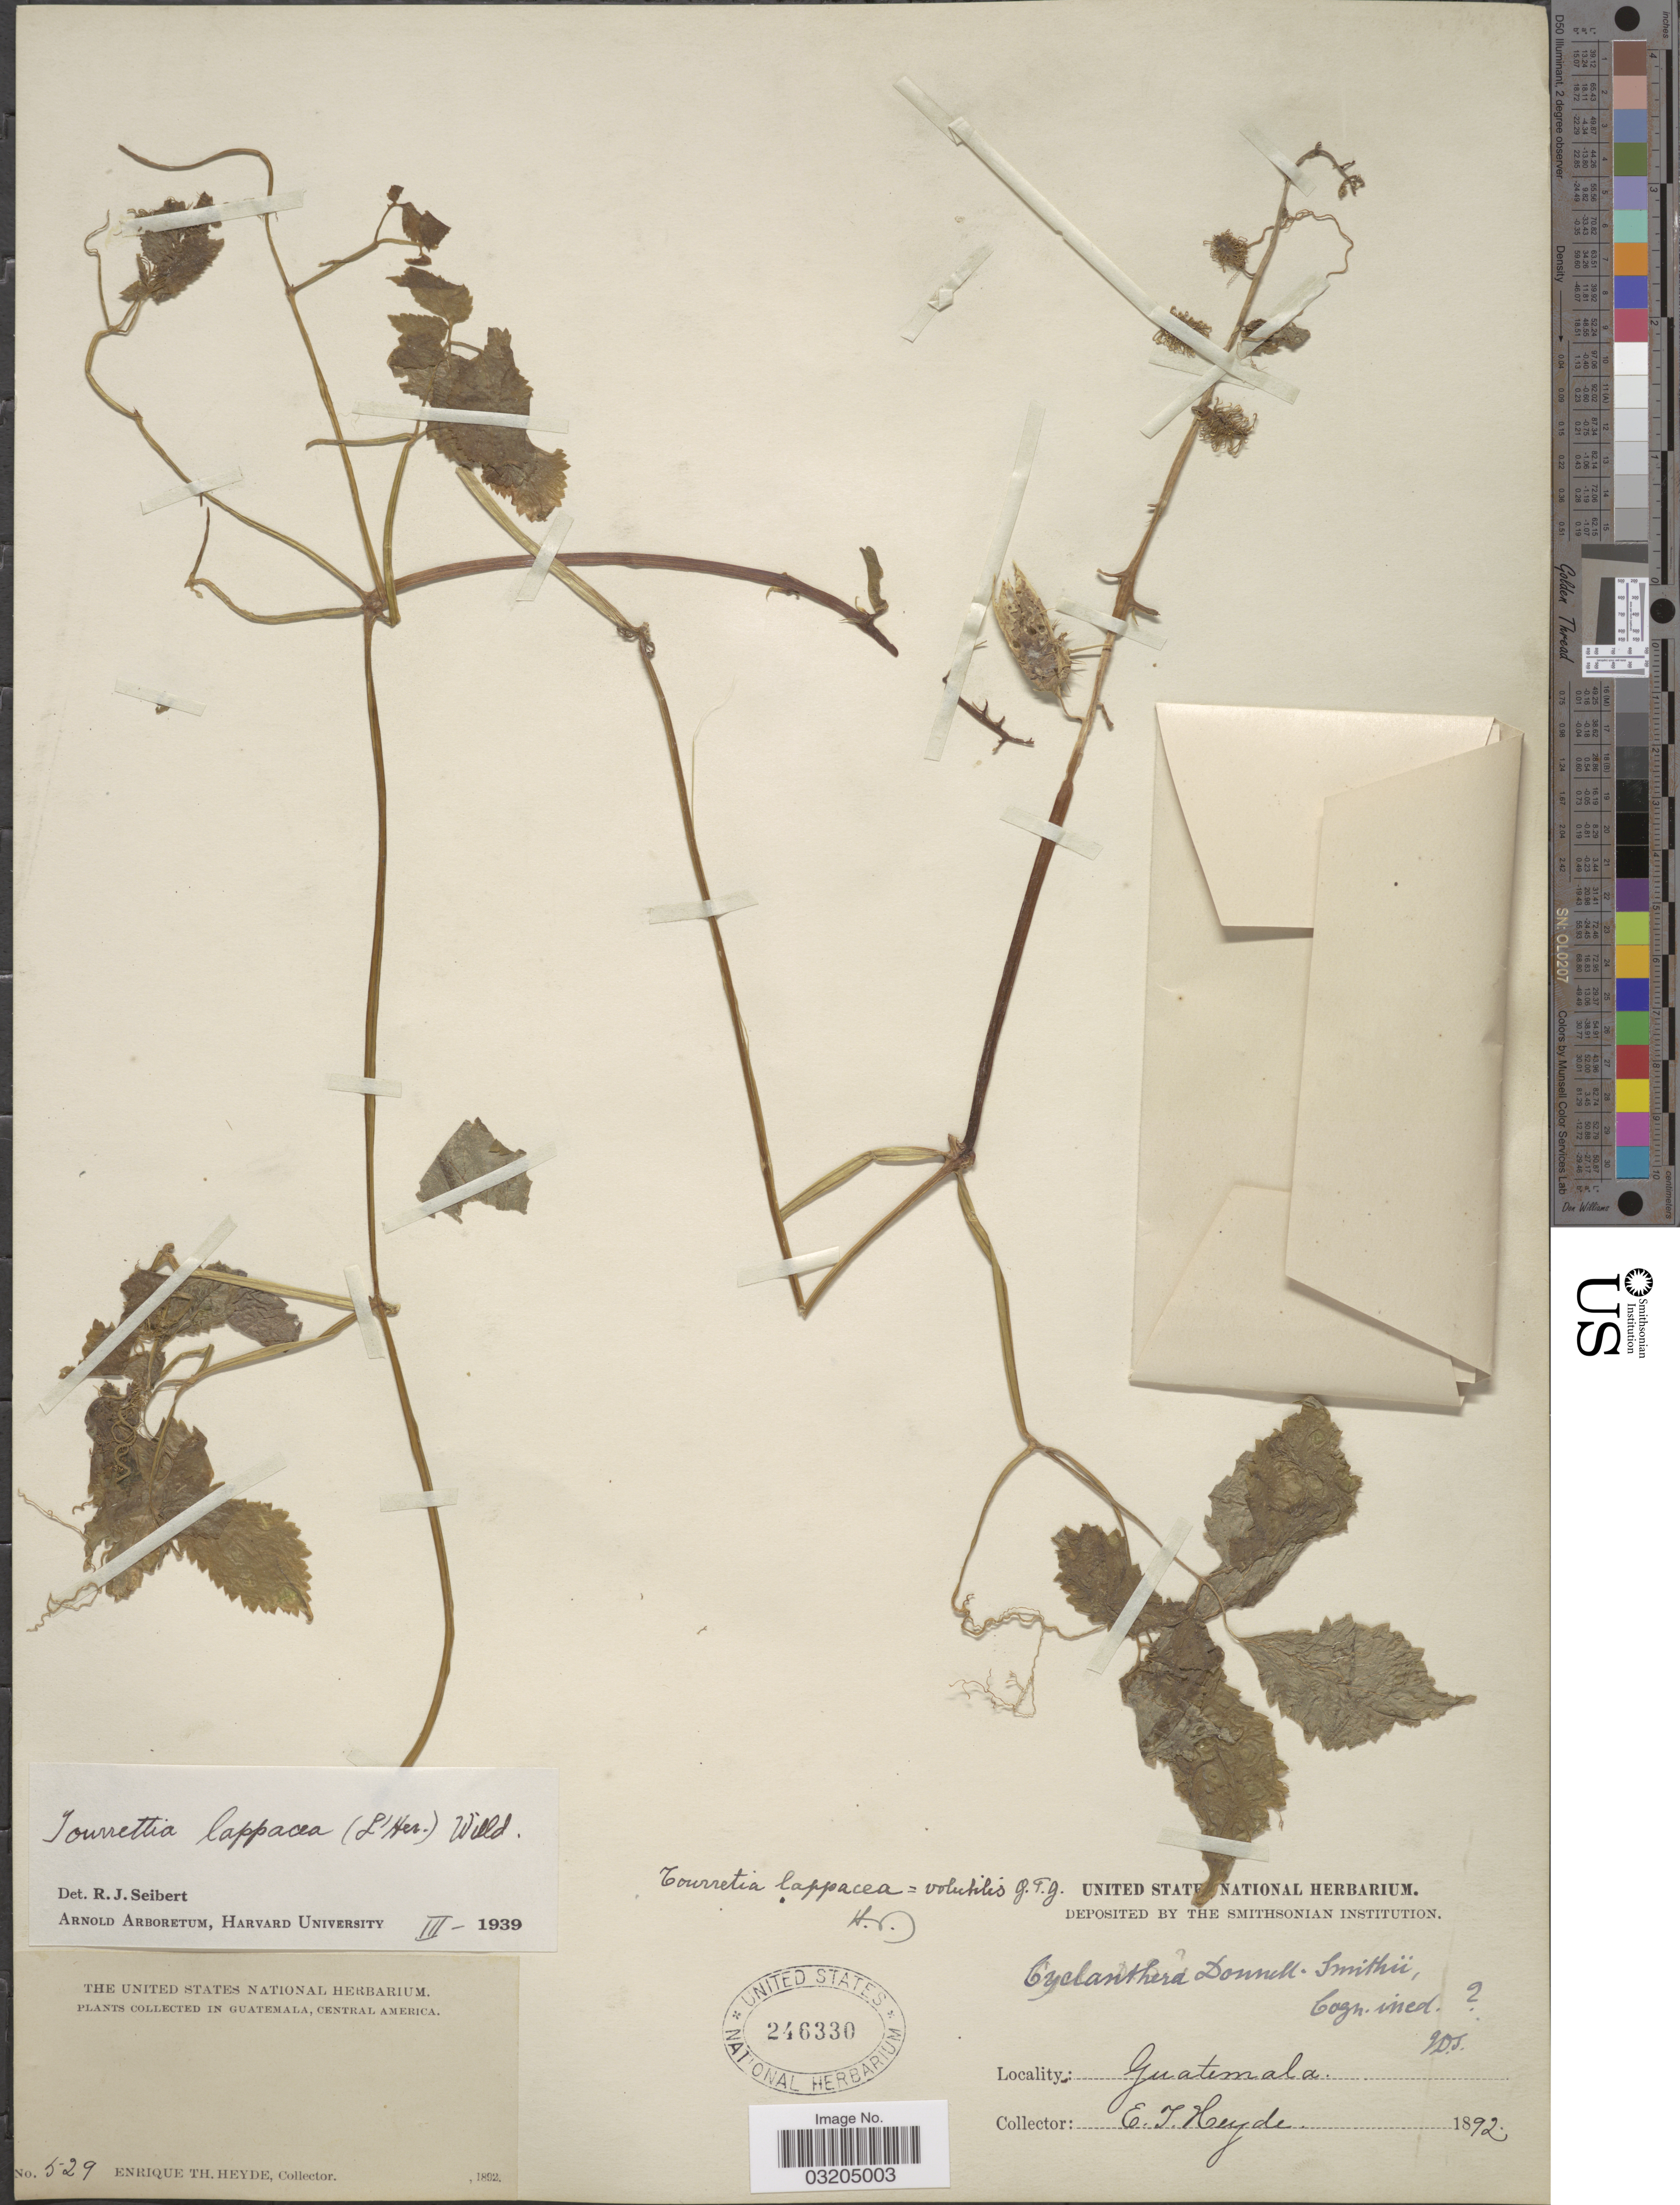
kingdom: Plantae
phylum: Tracheophyta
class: Magnoliopsida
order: Lamiales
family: Bignoniaceae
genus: Tourrettia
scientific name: Tourrettia lappacea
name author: (L'Hér.) Willd.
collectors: E. T. Heyde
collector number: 529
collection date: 1892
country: Guatemala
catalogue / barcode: US 246330